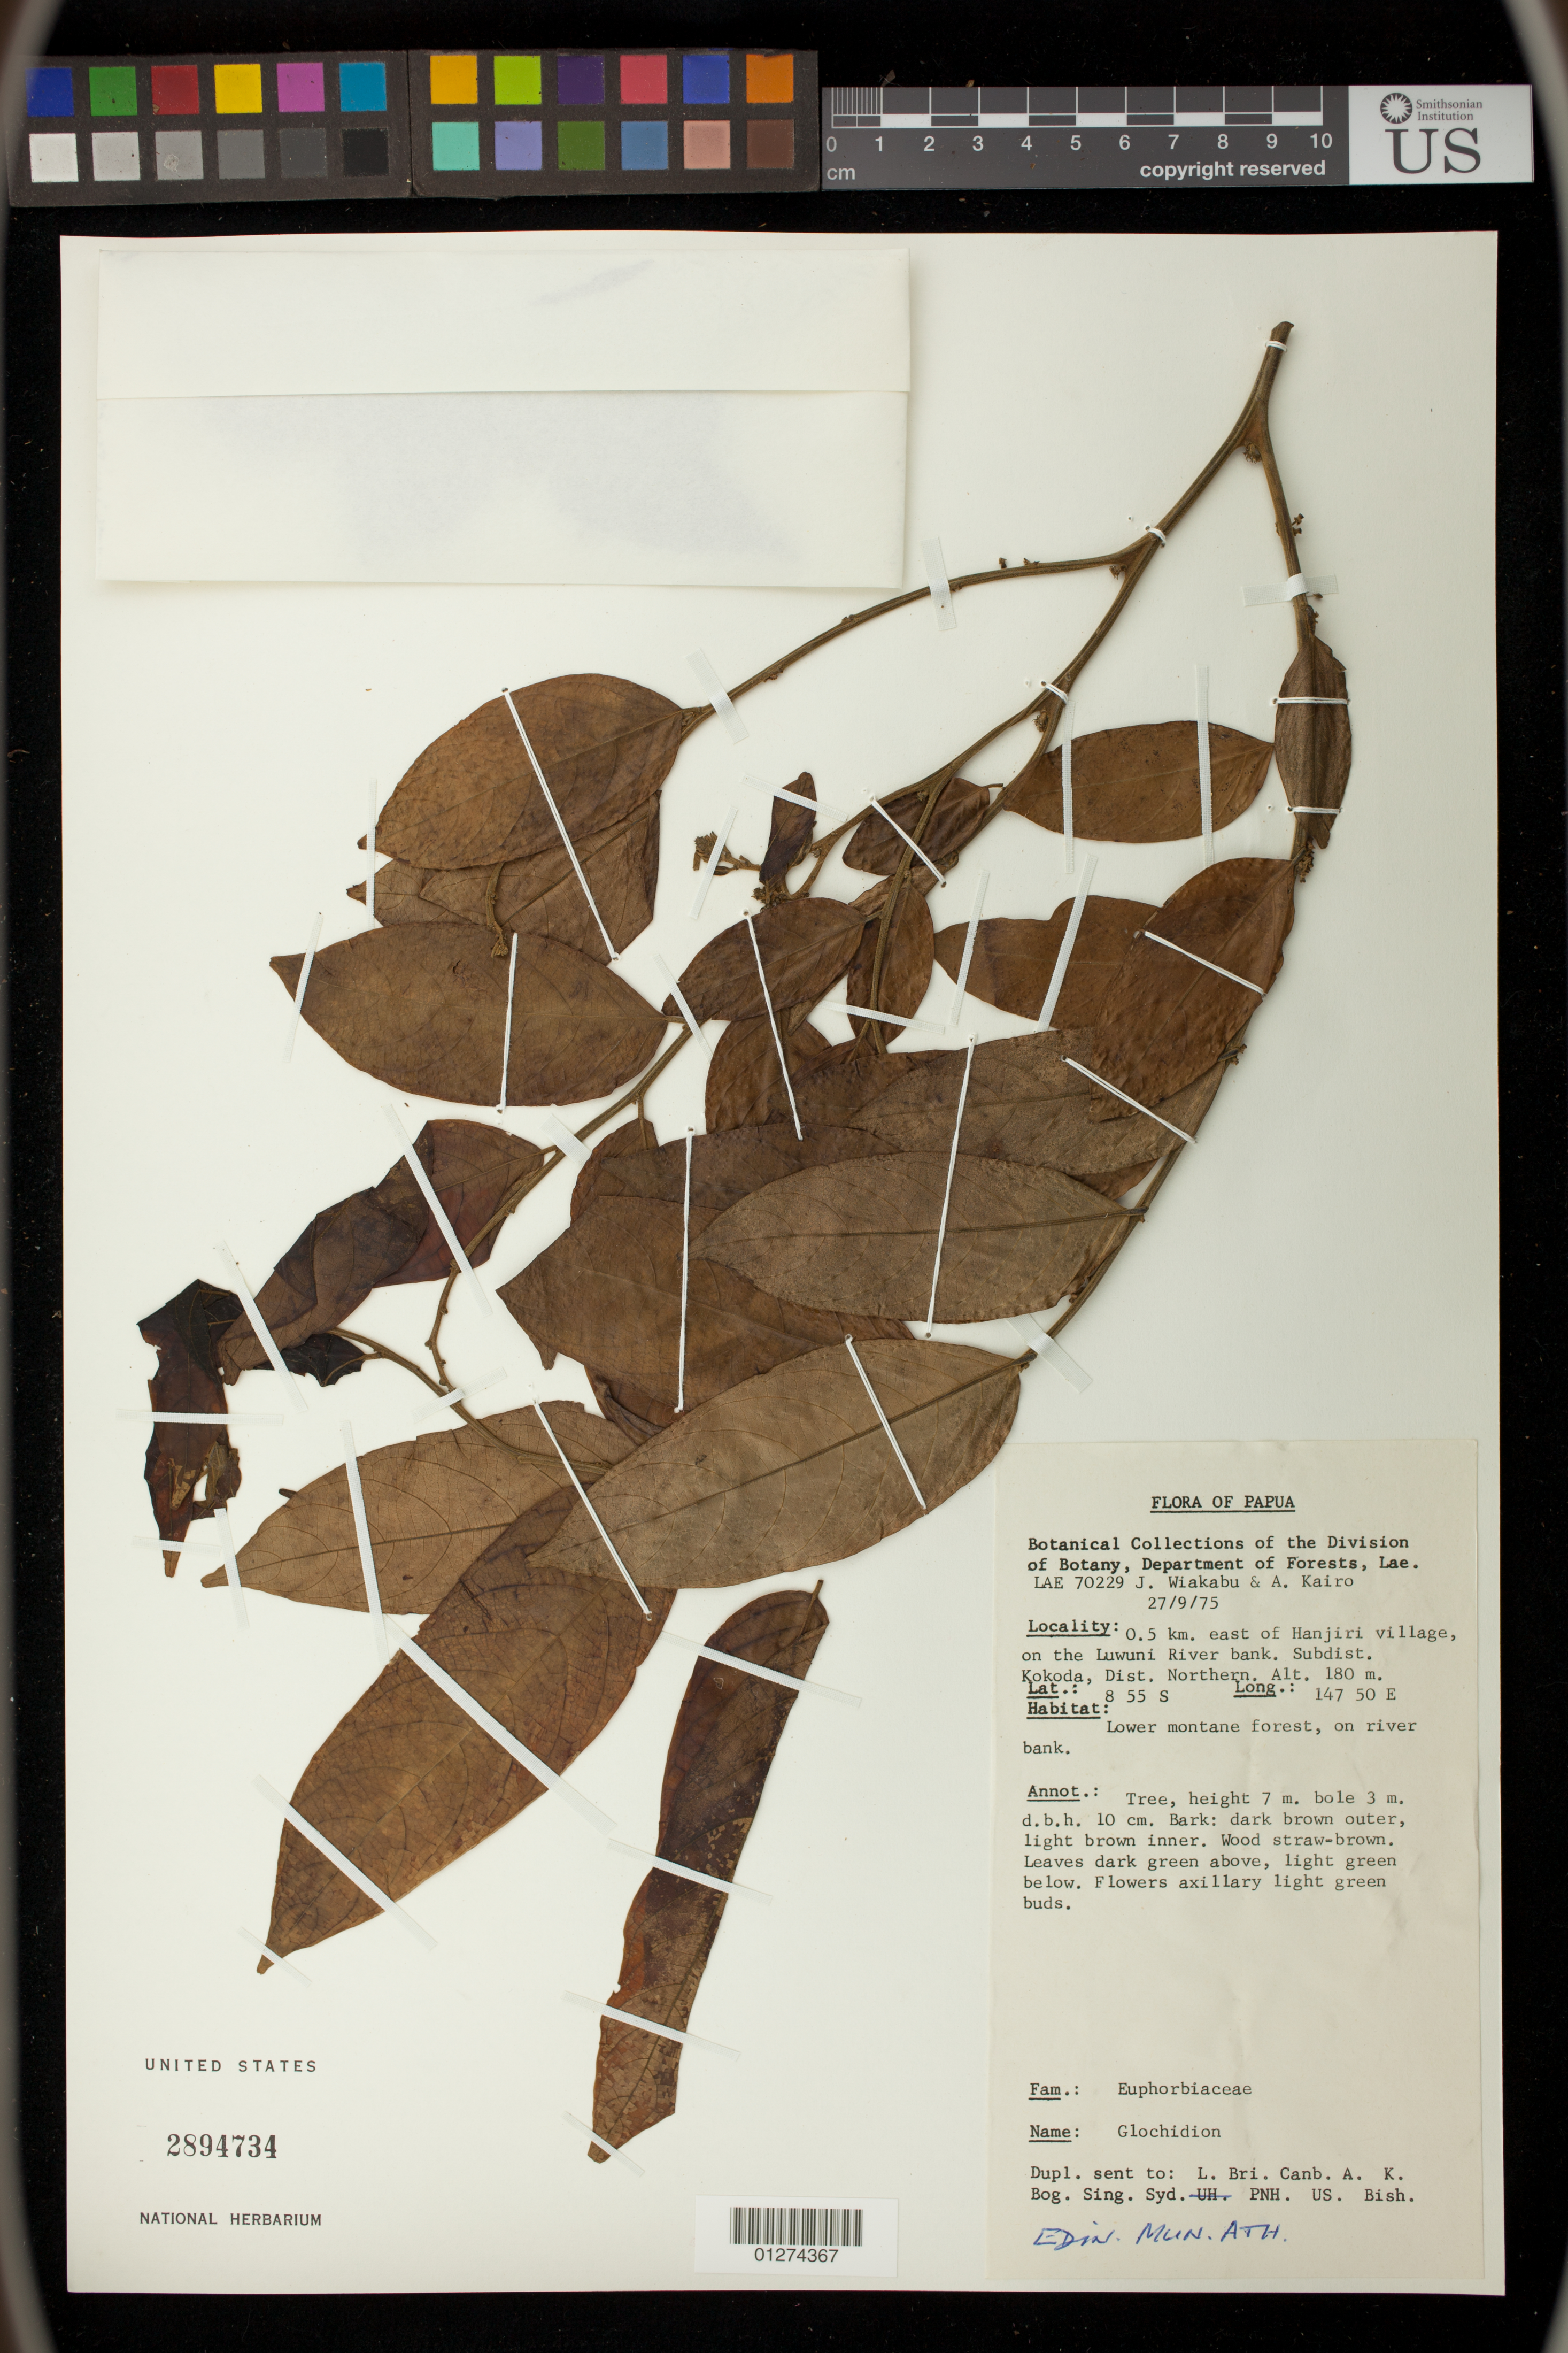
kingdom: Plantae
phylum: Tracheophyta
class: Magnoliopsida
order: Malpighiales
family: Phyllanthaceae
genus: Glochidion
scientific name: Glochidion sp.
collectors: J. Wiakabu & A. Kairo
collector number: LAE 70229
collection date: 1975-09-27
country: Papua New Guinea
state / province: Northern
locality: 0.5 km east of Hanjiri village, on the Luwuni River bank. Subdist. Kokoda.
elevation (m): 180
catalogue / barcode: US 2894734